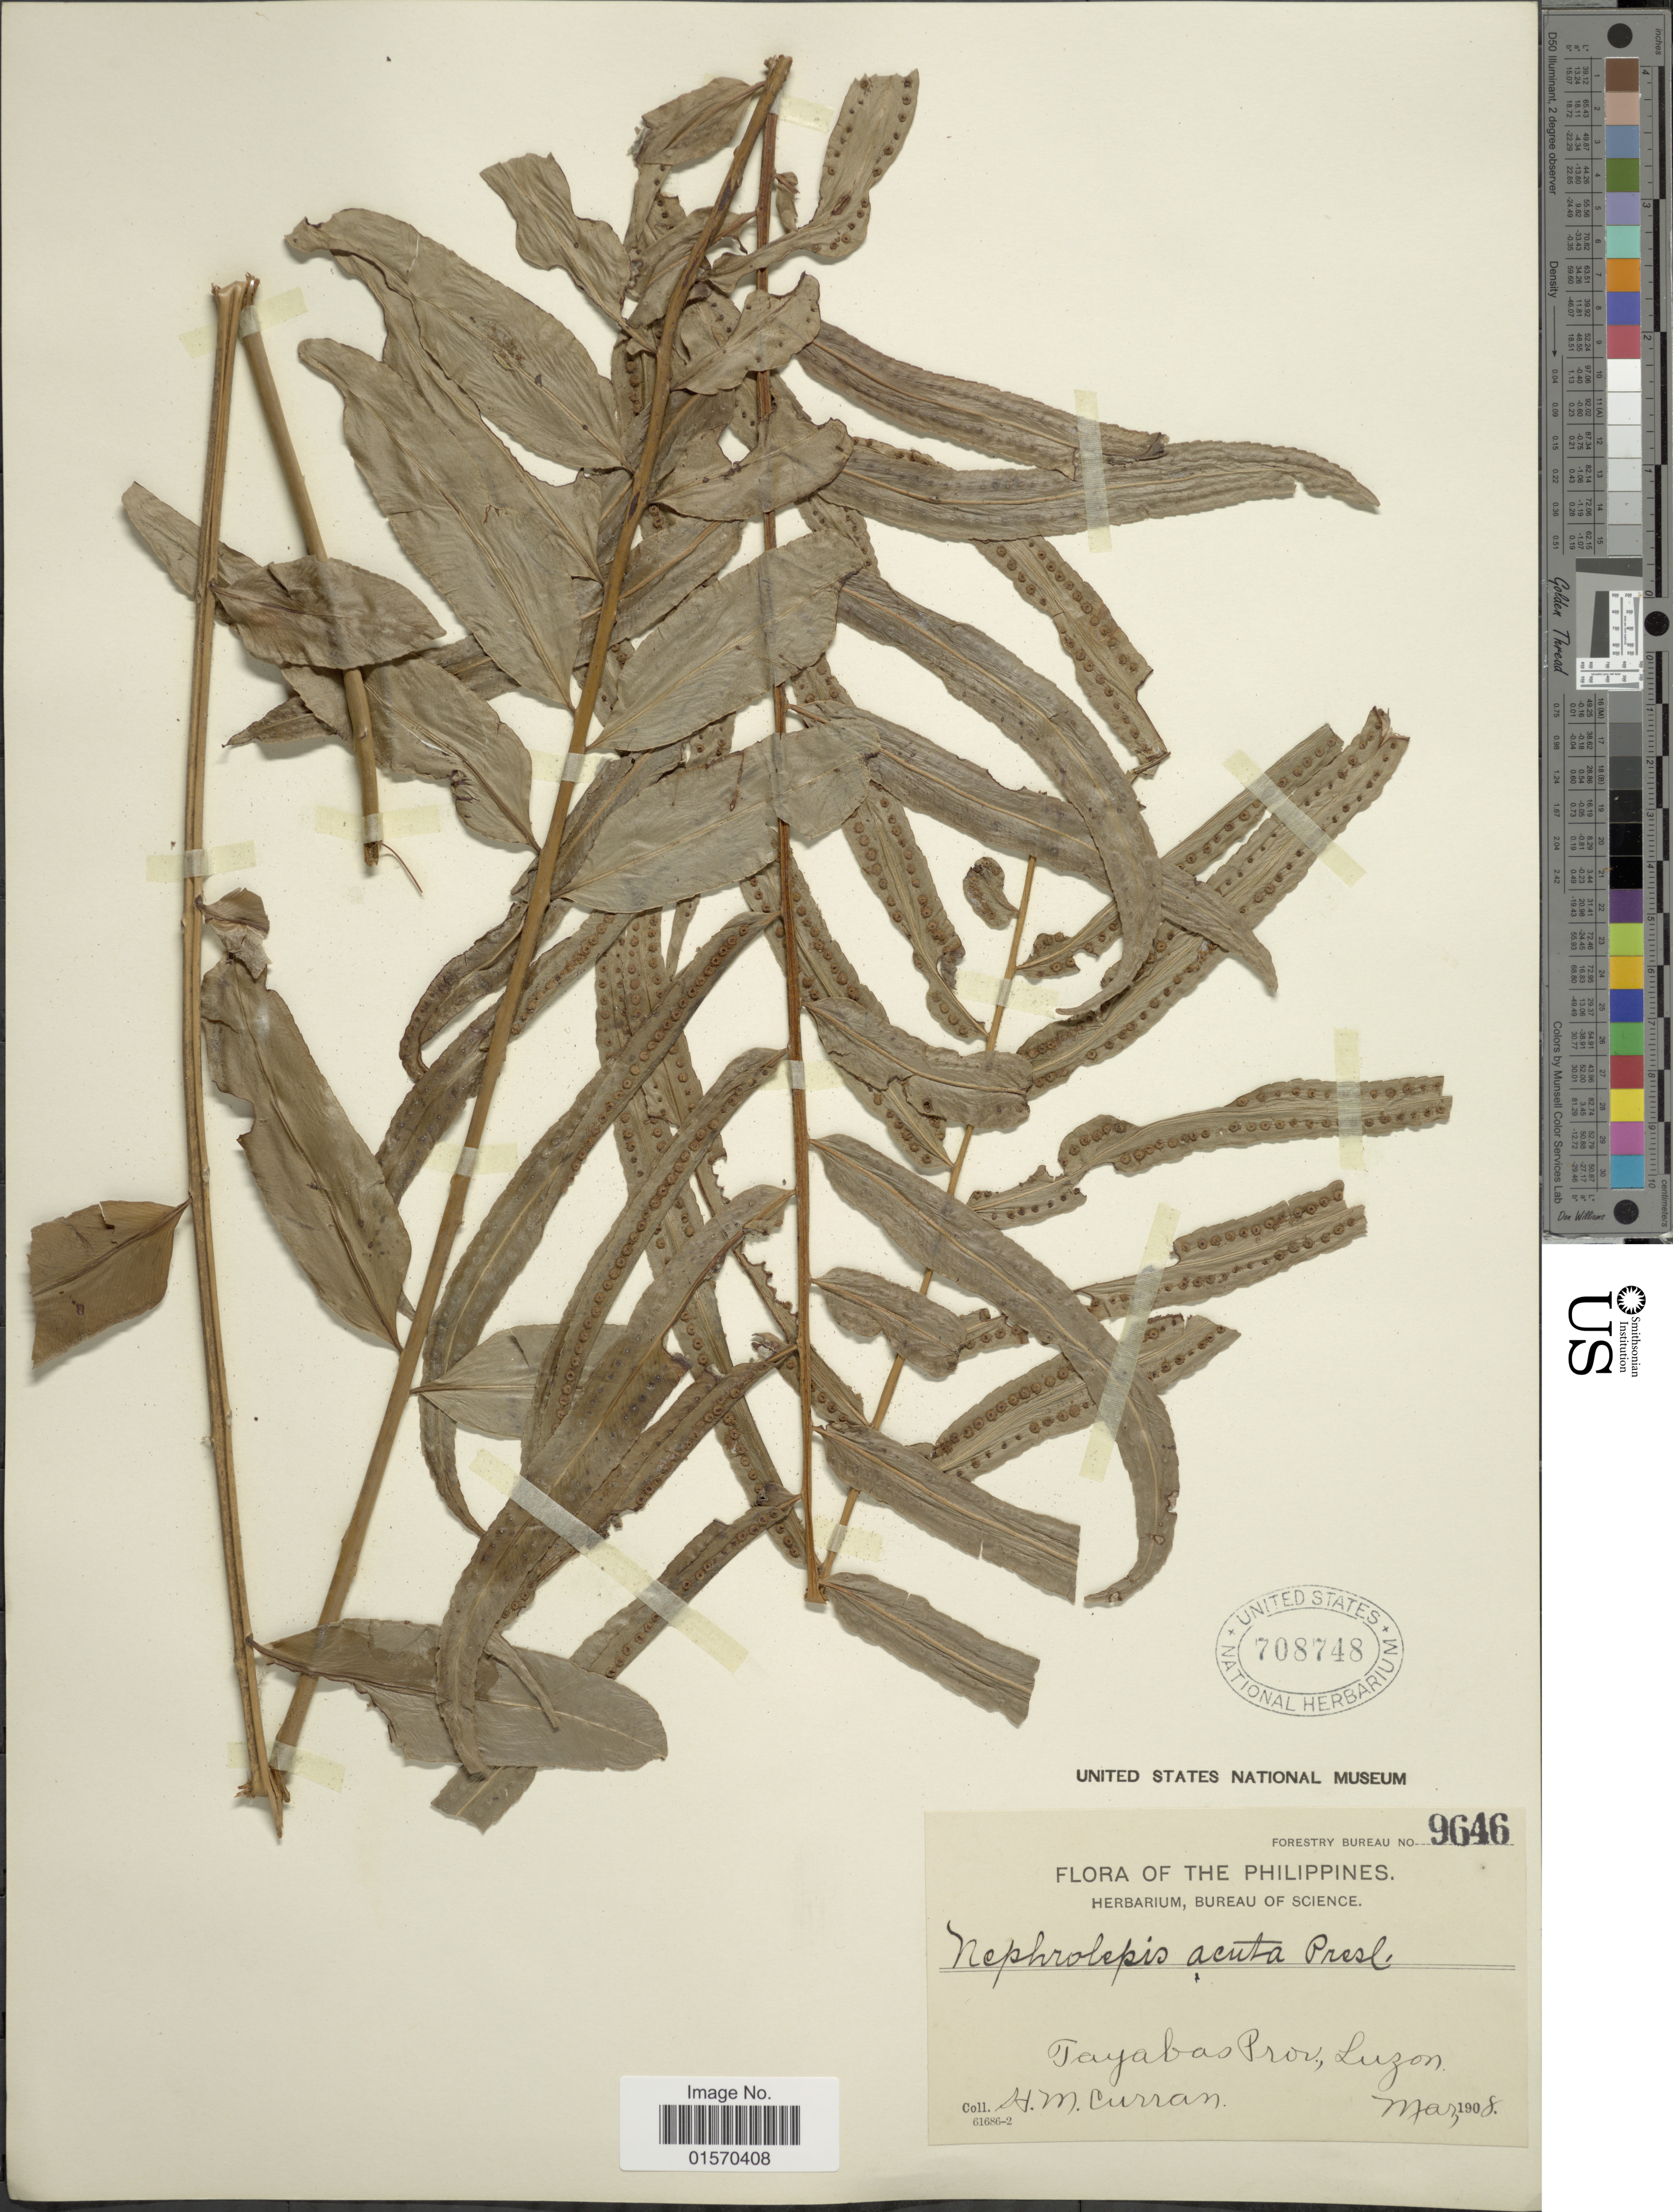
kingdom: Plantae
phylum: Tracheophyta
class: Polypodiopsida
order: Polypodiales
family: Nephrolepidaceae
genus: Nephrolepis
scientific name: Nephrolepis biserrata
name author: (Sw.) Schott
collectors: H. M. Curran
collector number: Forestry Bureau No 9646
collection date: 1908-03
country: Philippines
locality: Tayabas Prov., Luzon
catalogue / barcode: US 708748